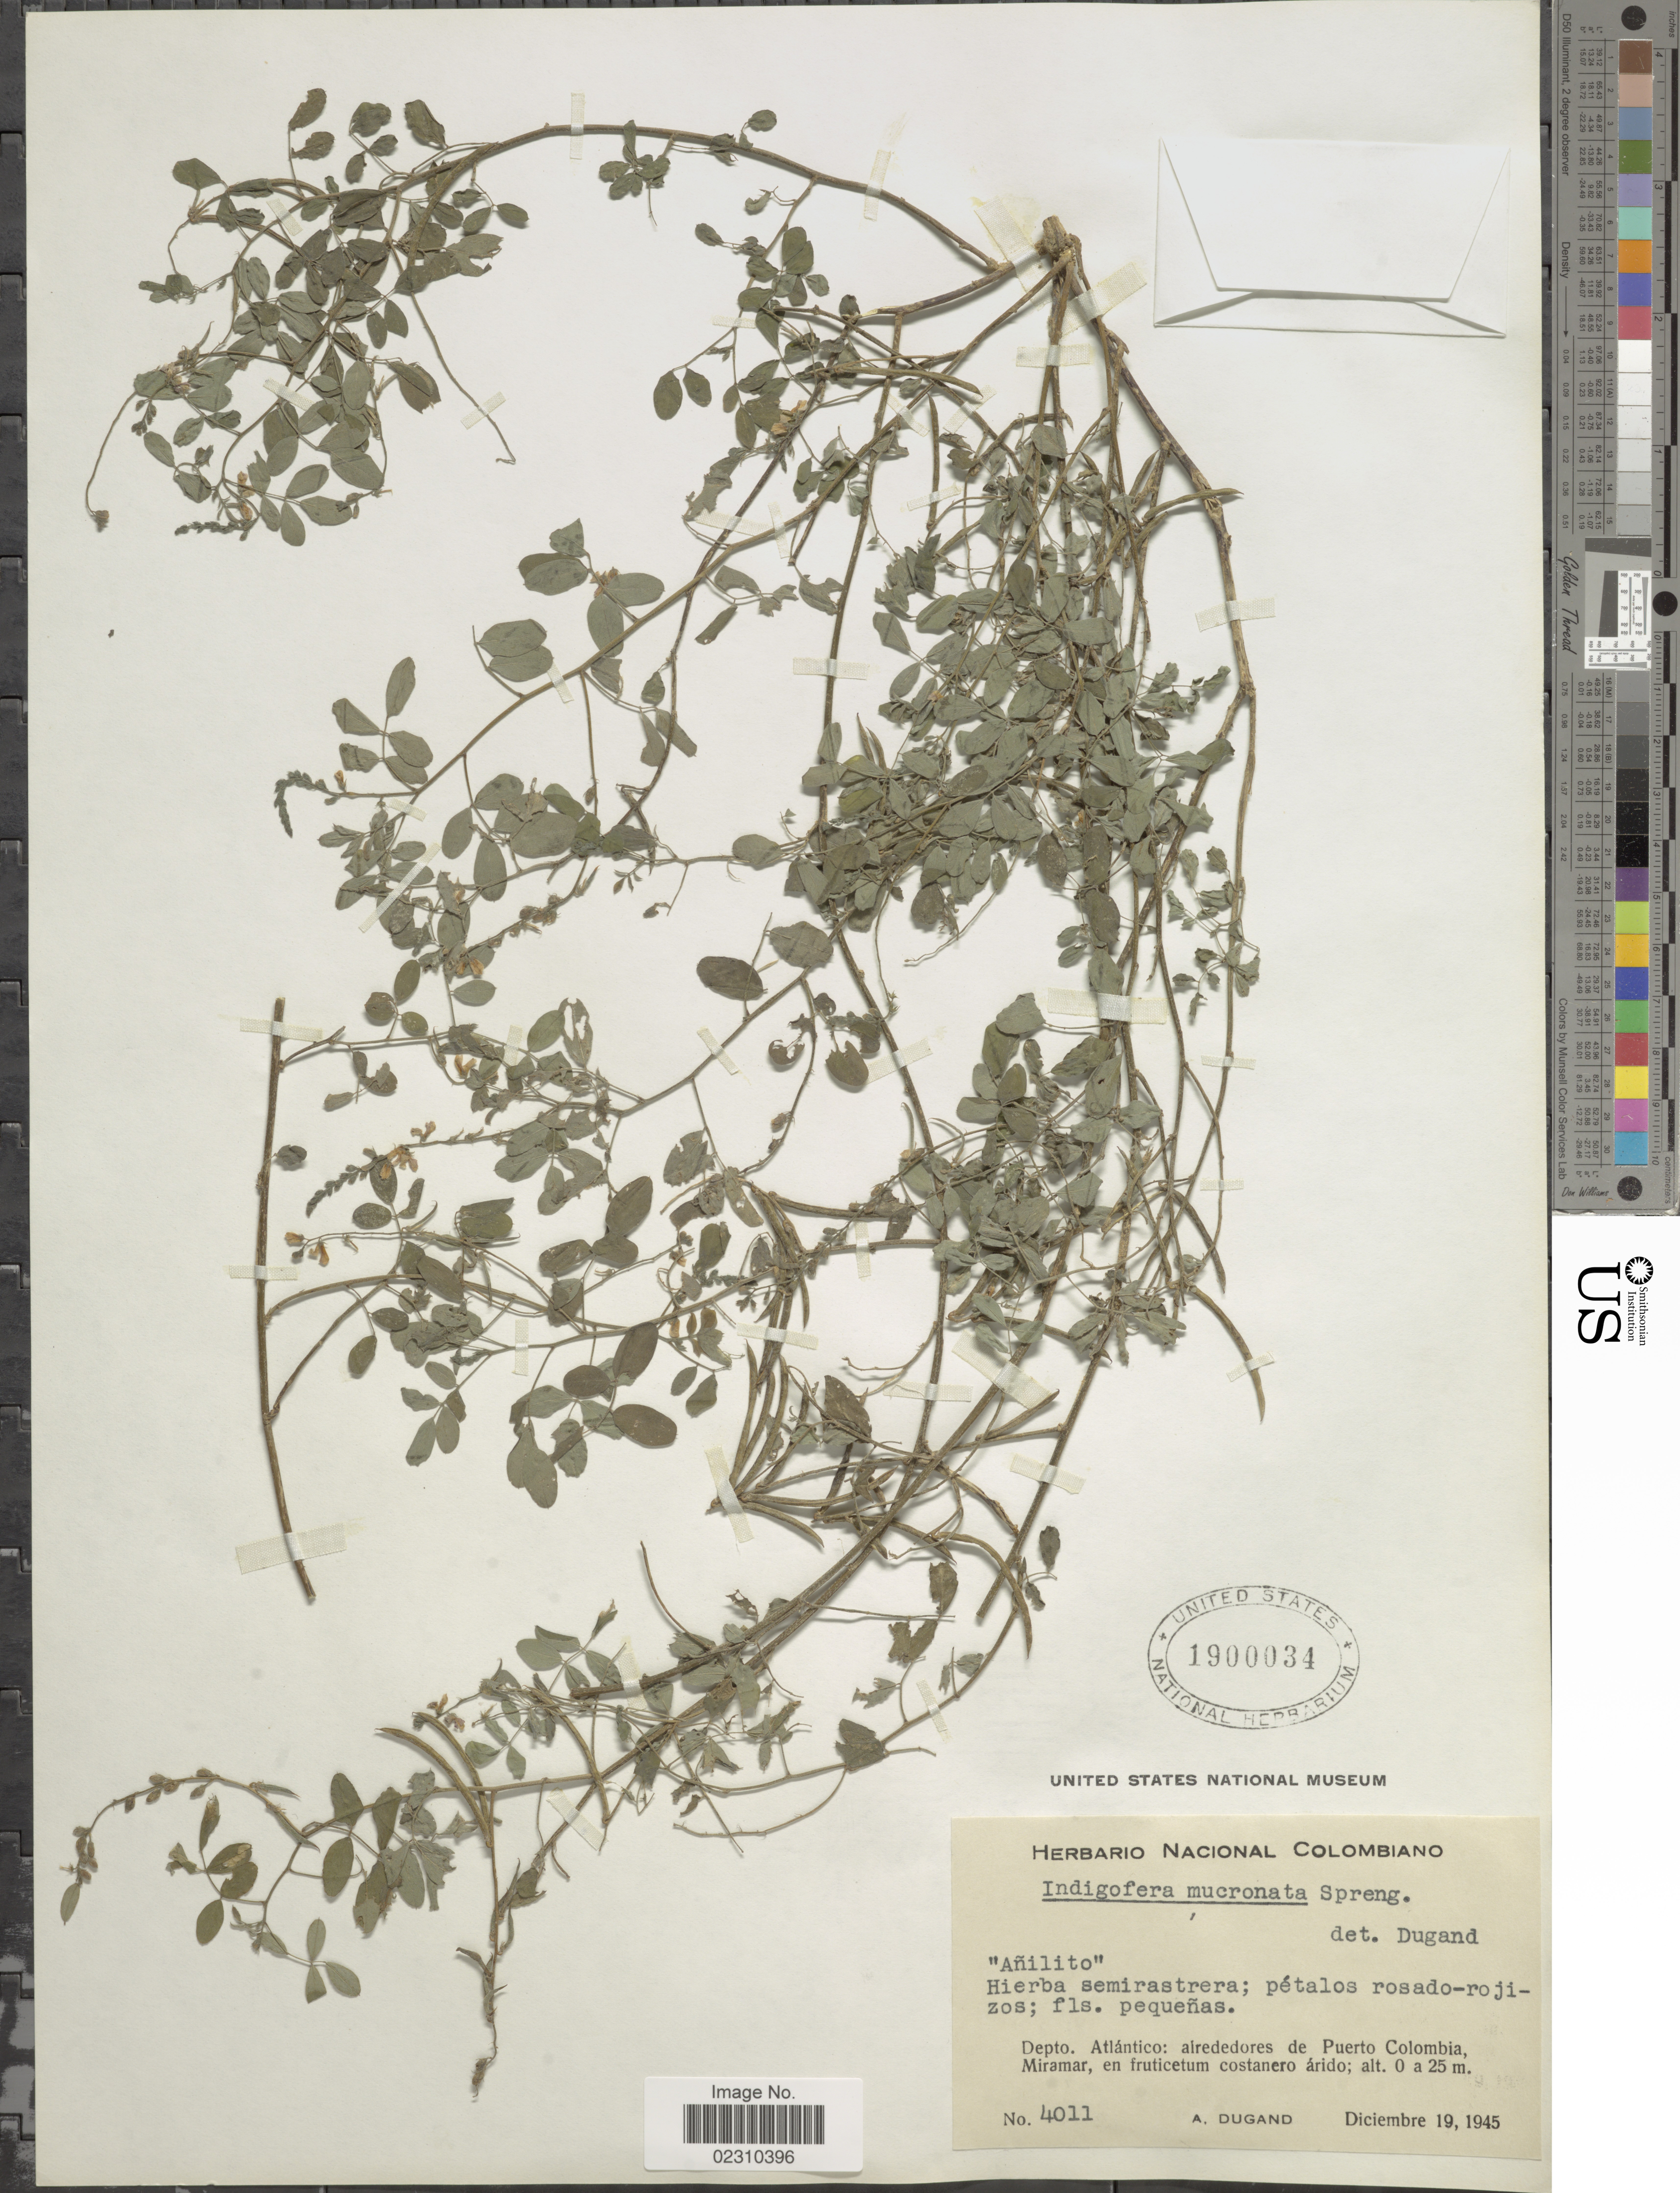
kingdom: Plantae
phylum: Tracheophyta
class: Magnoliopsida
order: Fabales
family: Fabaceae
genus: Indigofera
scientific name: Indigofera mucronata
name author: Lam.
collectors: A. Dugand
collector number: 4011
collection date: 1945-12-19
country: Colombia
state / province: Atlántico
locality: Depto. Atlantico: alrededores de Puerto Colombia Miramar, en fruticetum costanero arido.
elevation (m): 0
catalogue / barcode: US 1900034